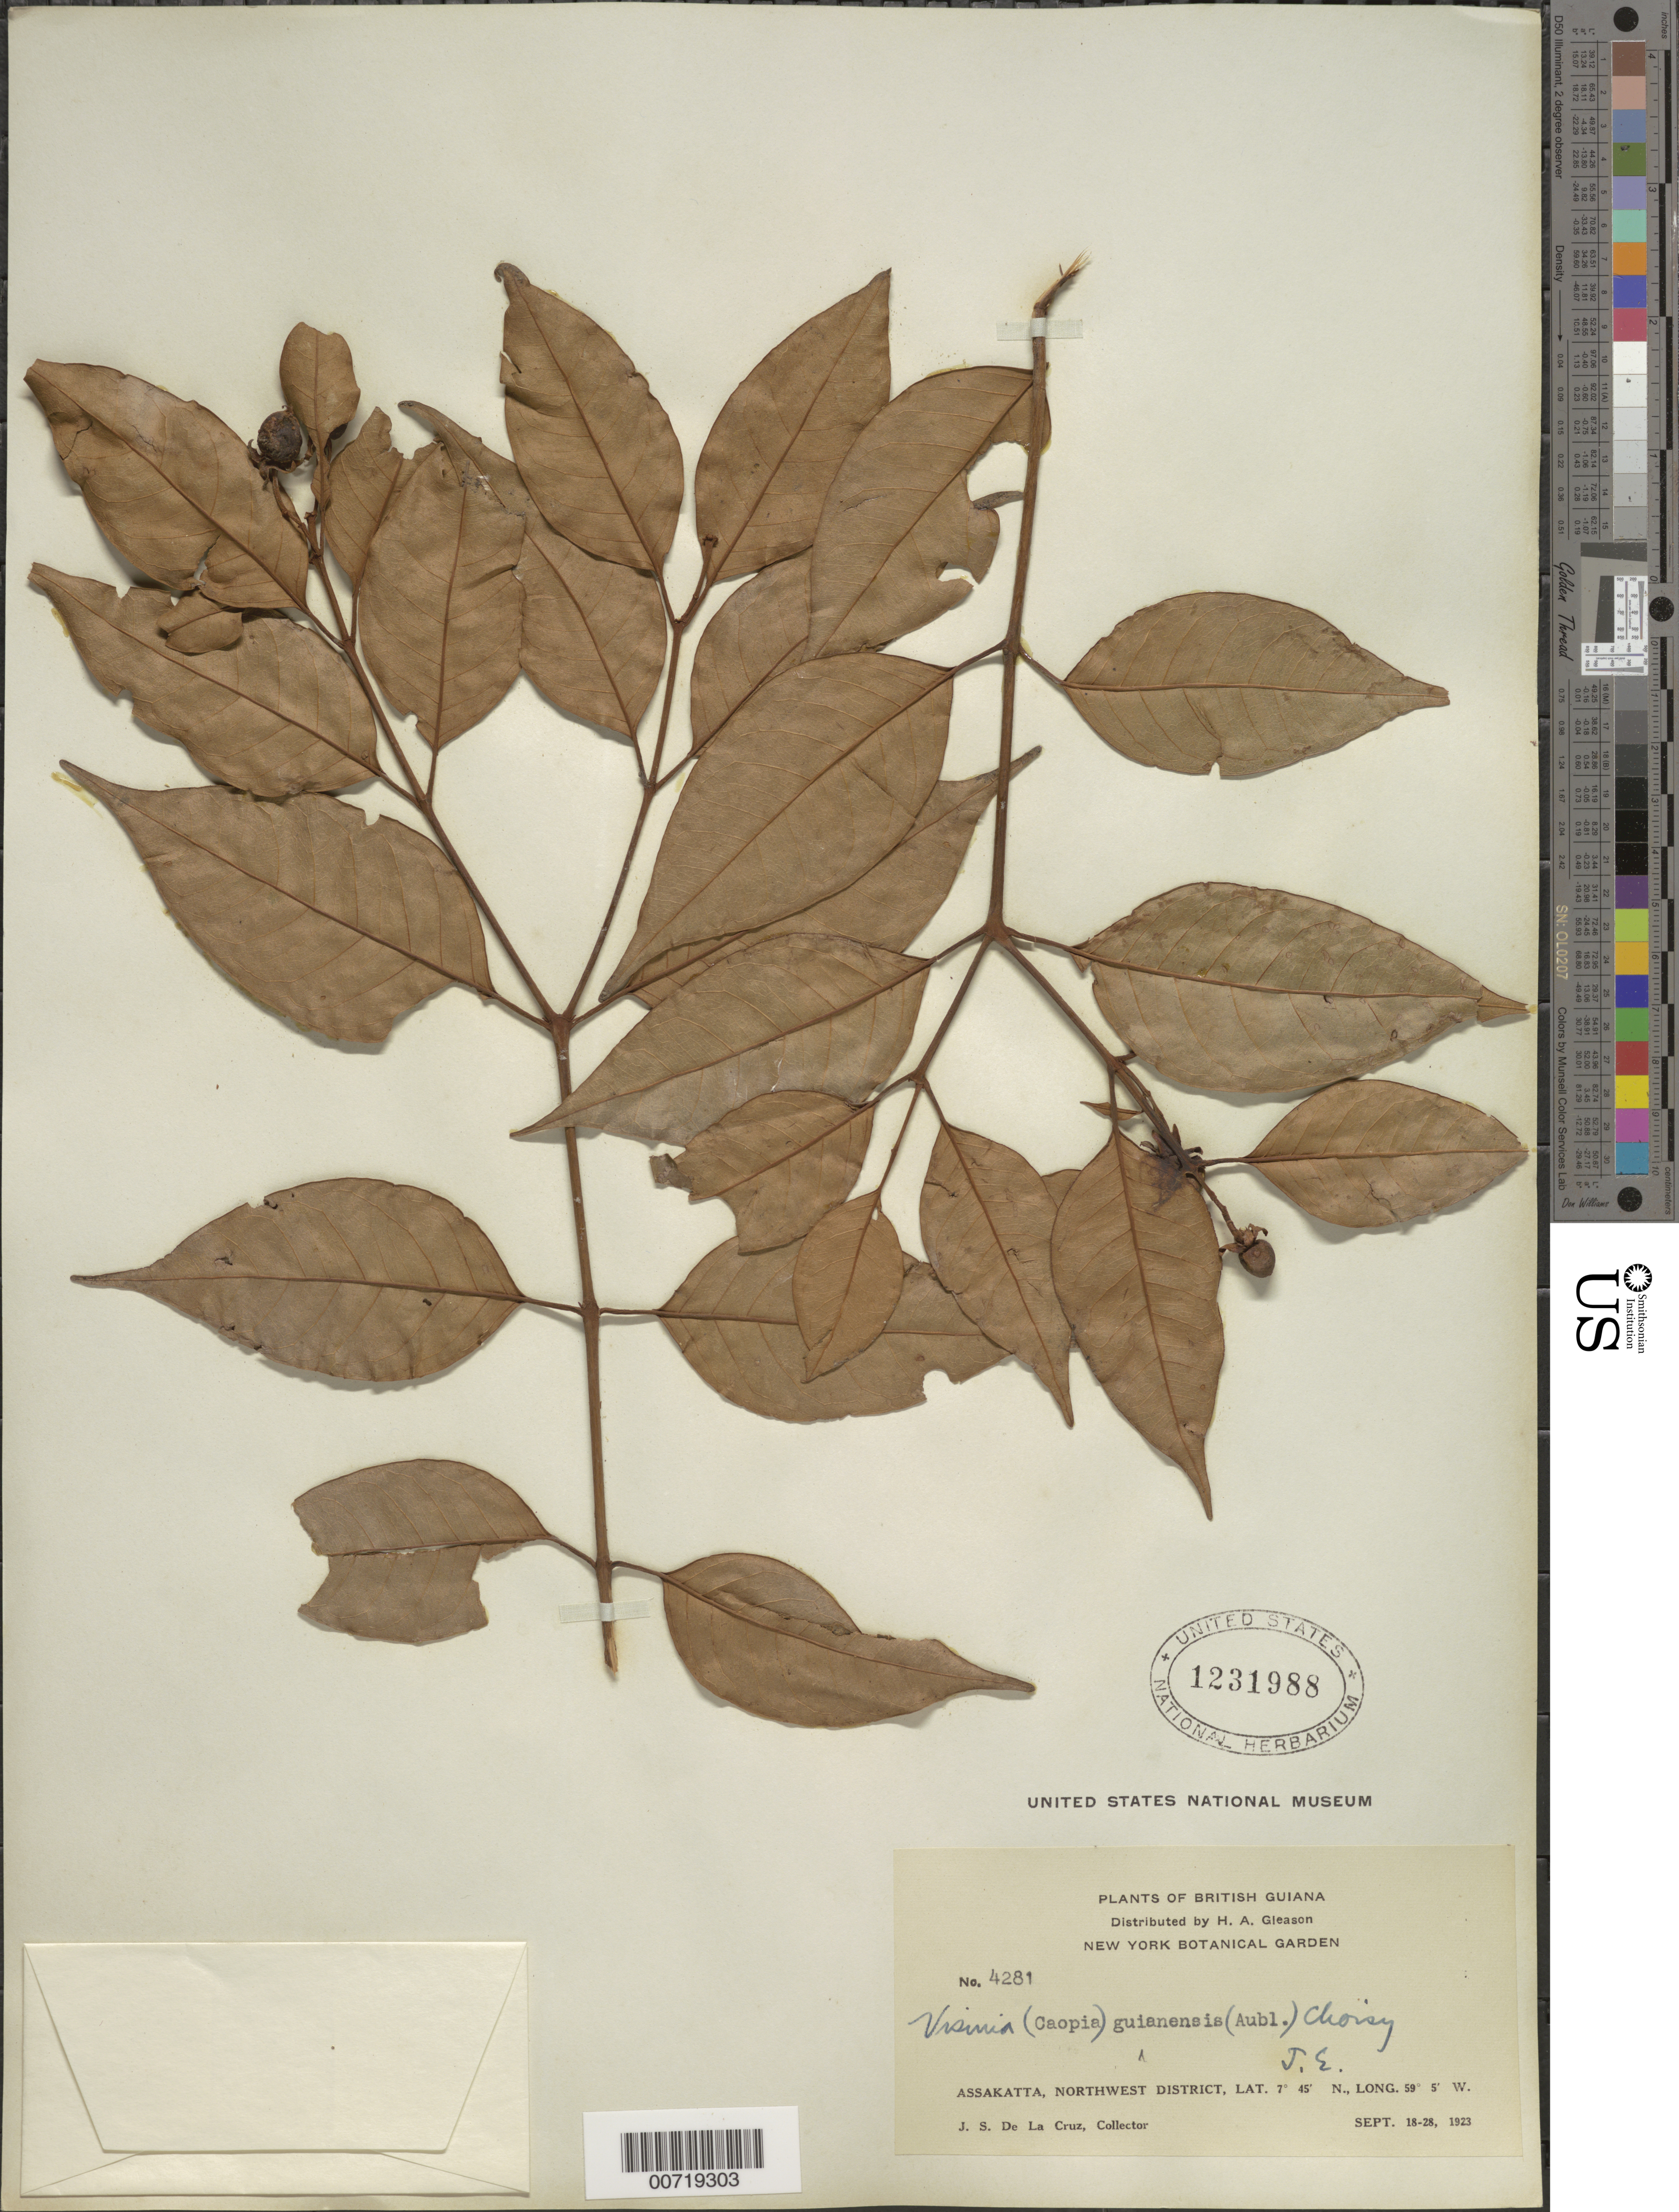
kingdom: Plantae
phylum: Tracheophyta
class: Magnoliopsida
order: Malpighiales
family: Hypericaceae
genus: Vismia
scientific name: Vismia guianensis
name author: (Aubl.) Pers.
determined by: Ewan, J. A.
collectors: J. S. de la Cruz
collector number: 4281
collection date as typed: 18-Sep-23 to 28-Sep-23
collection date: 1923-09-18/1923-09-28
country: Guyana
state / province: Barima-Waini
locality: Assakatta, NW District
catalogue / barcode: US 1231988